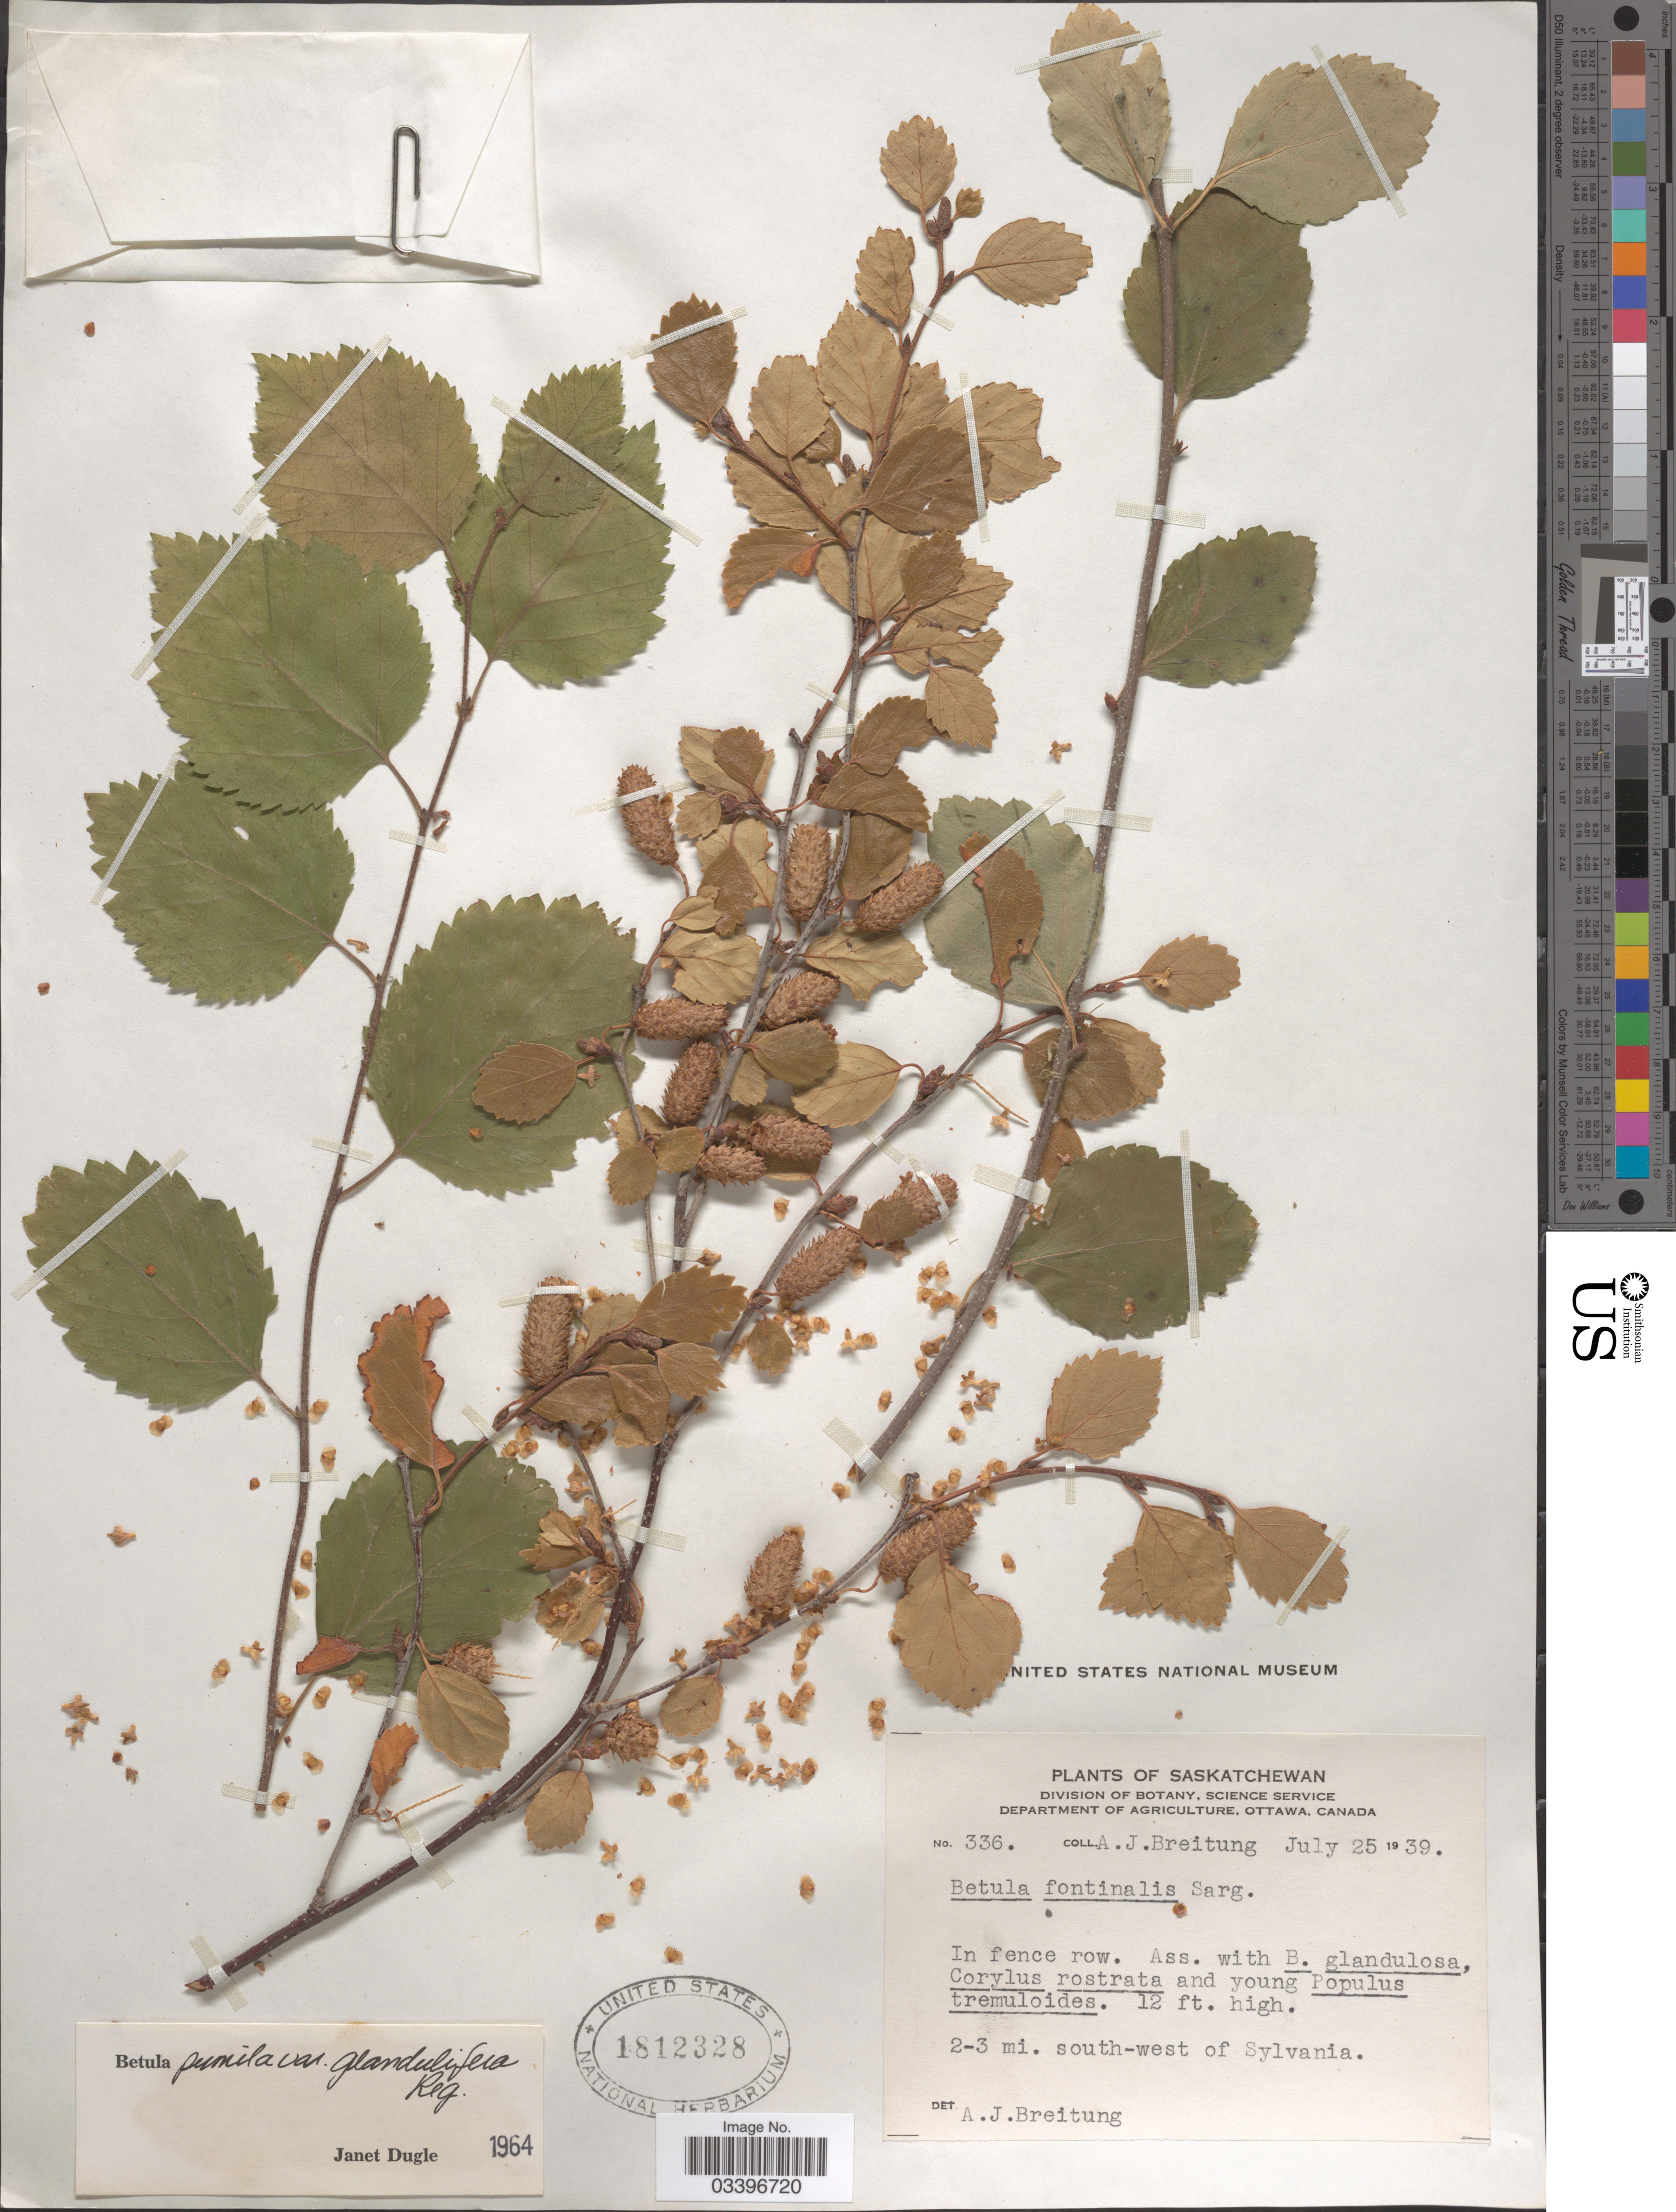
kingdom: Plantae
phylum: Tracheophyta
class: Magnoliopsida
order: Fagales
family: Betulaceae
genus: Betula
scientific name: Betula pumila var. glandulifera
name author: Regel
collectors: A. Breitung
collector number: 336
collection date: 1939-07-25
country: Canada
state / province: Saskatchewan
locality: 2-3 mi. south-west of Sylvania.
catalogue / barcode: US 1812328